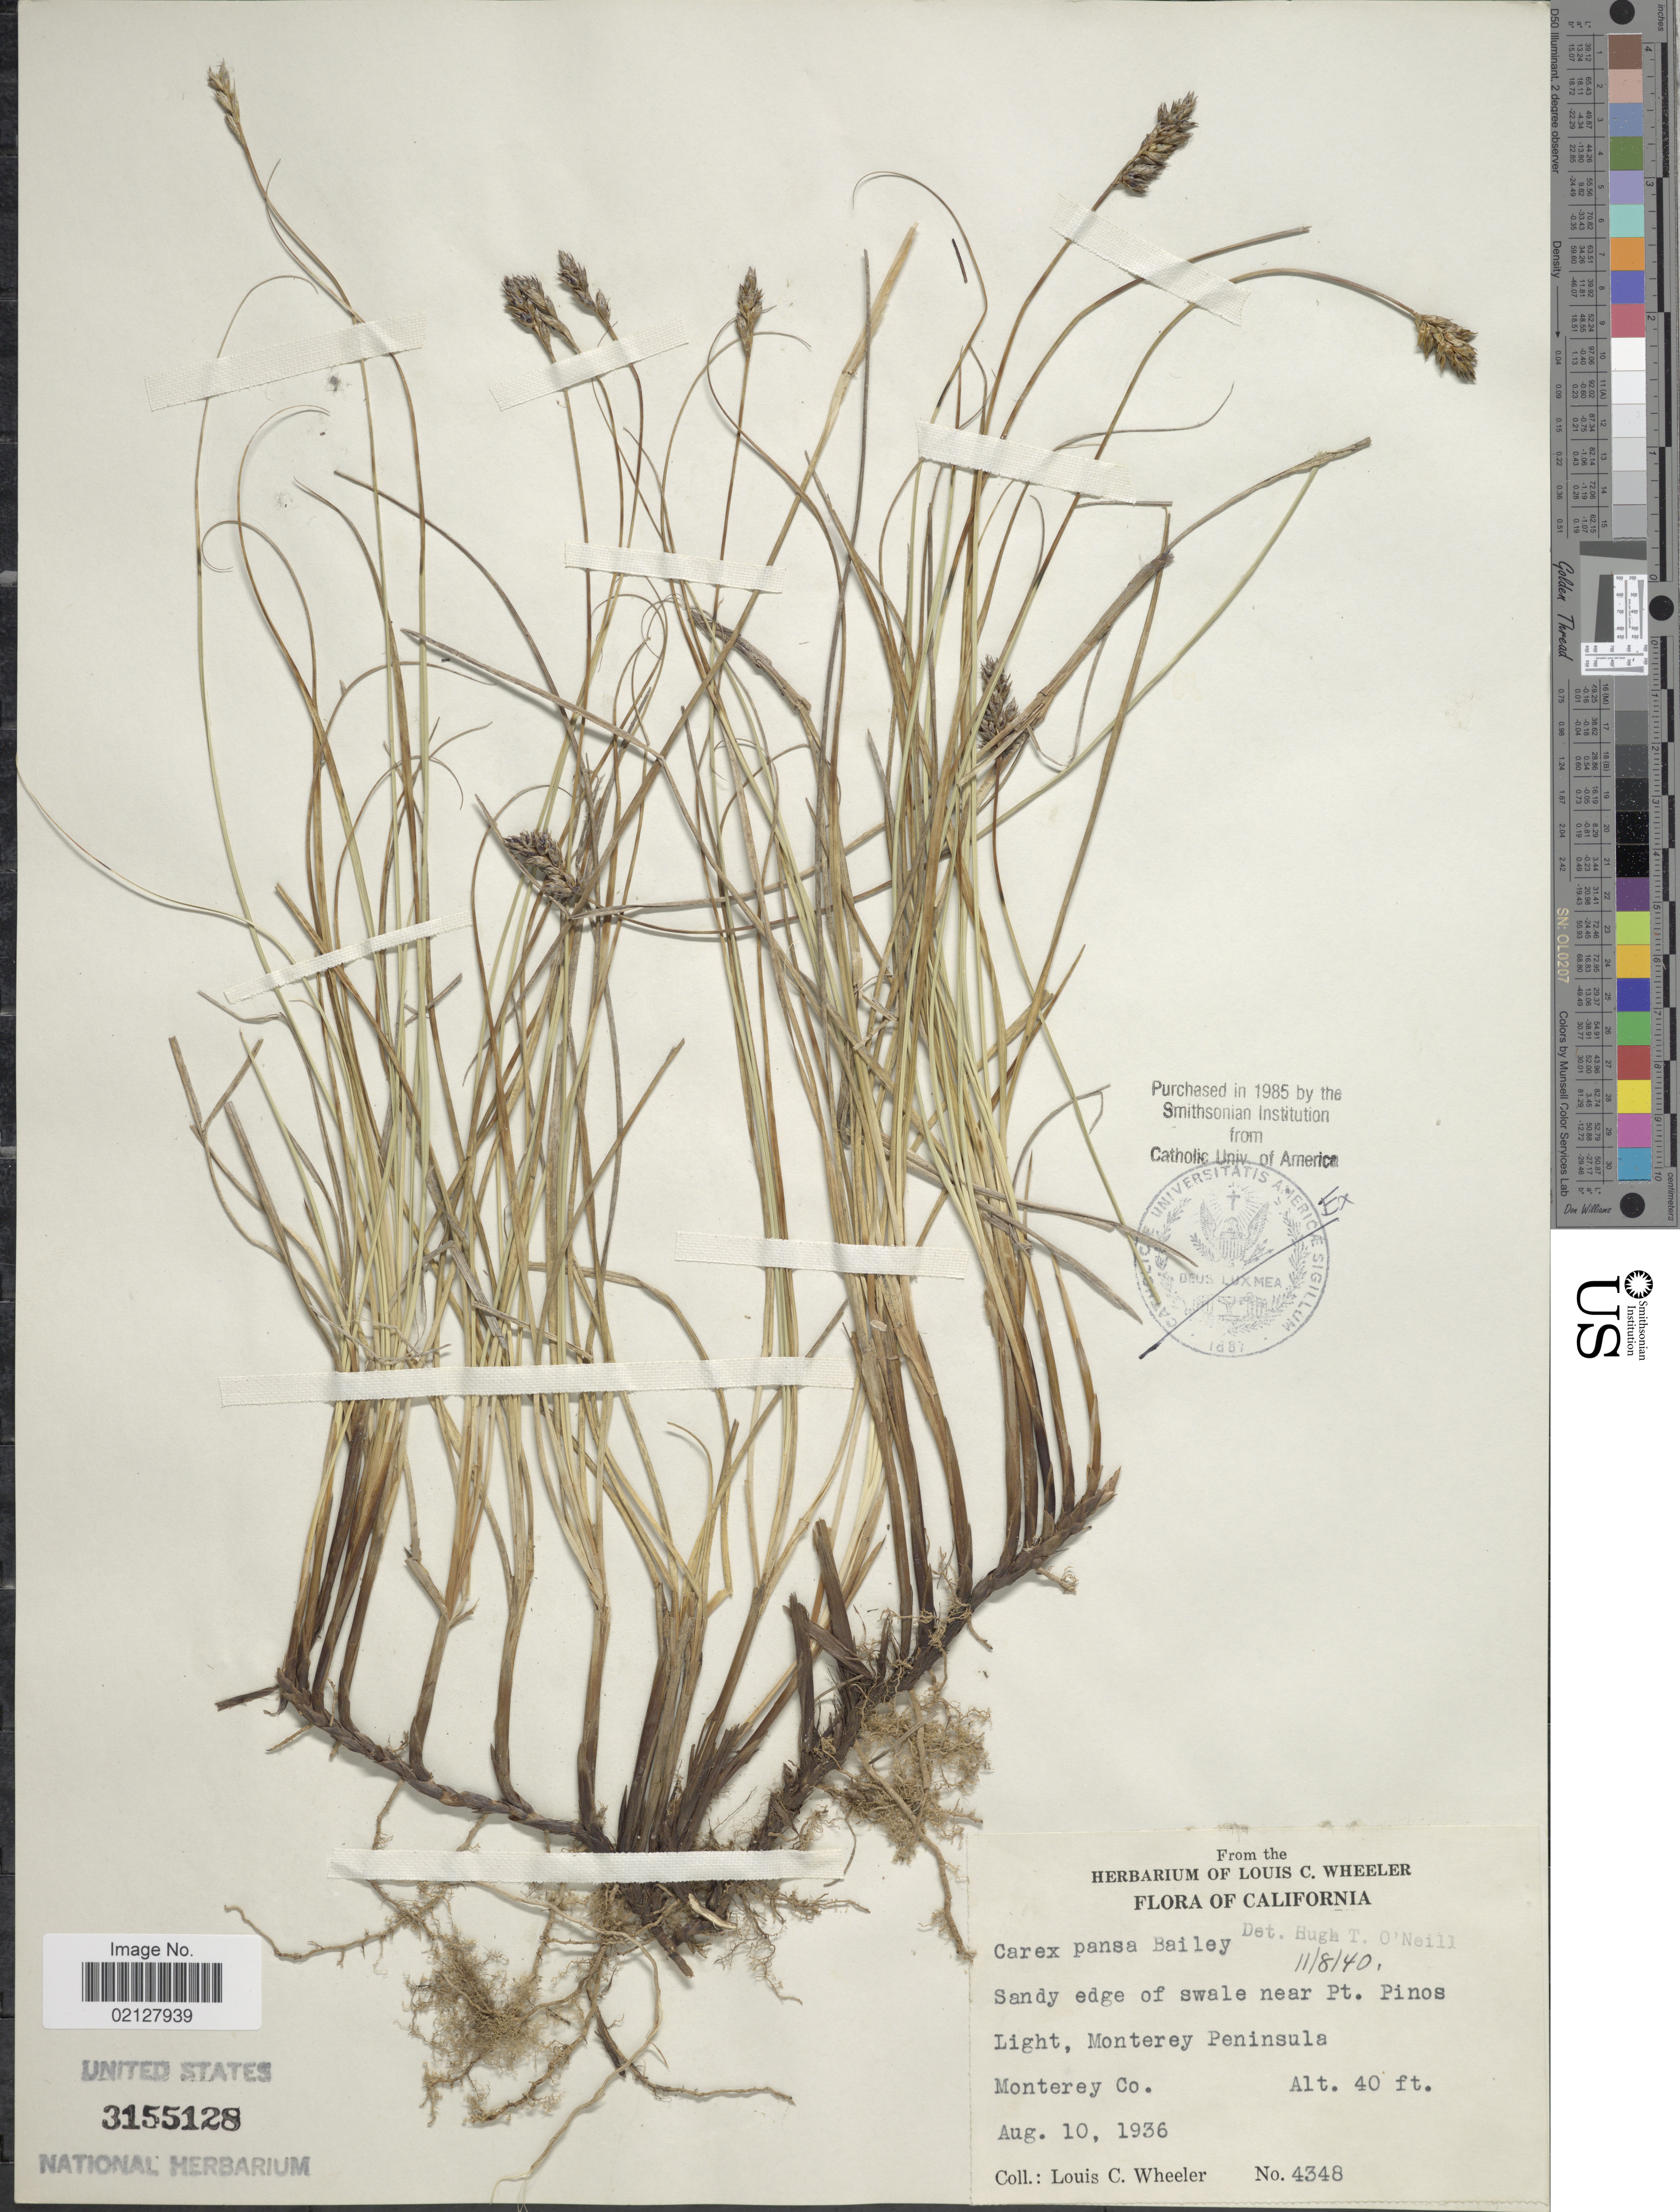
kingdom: Plantae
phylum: Tracheophyta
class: Liliopsida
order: Poales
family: Cyperaceae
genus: Carex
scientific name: Carex pansa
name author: L.H. Bailey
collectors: L. C. Wheeler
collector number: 4348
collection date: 1936-08-10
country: United States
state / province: California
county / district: Monterey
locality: Sandy edge of swale near Pt. Pinos. Light, Monterey Peninsula. Monterey Co.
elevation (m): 12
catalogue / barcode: US 3155128